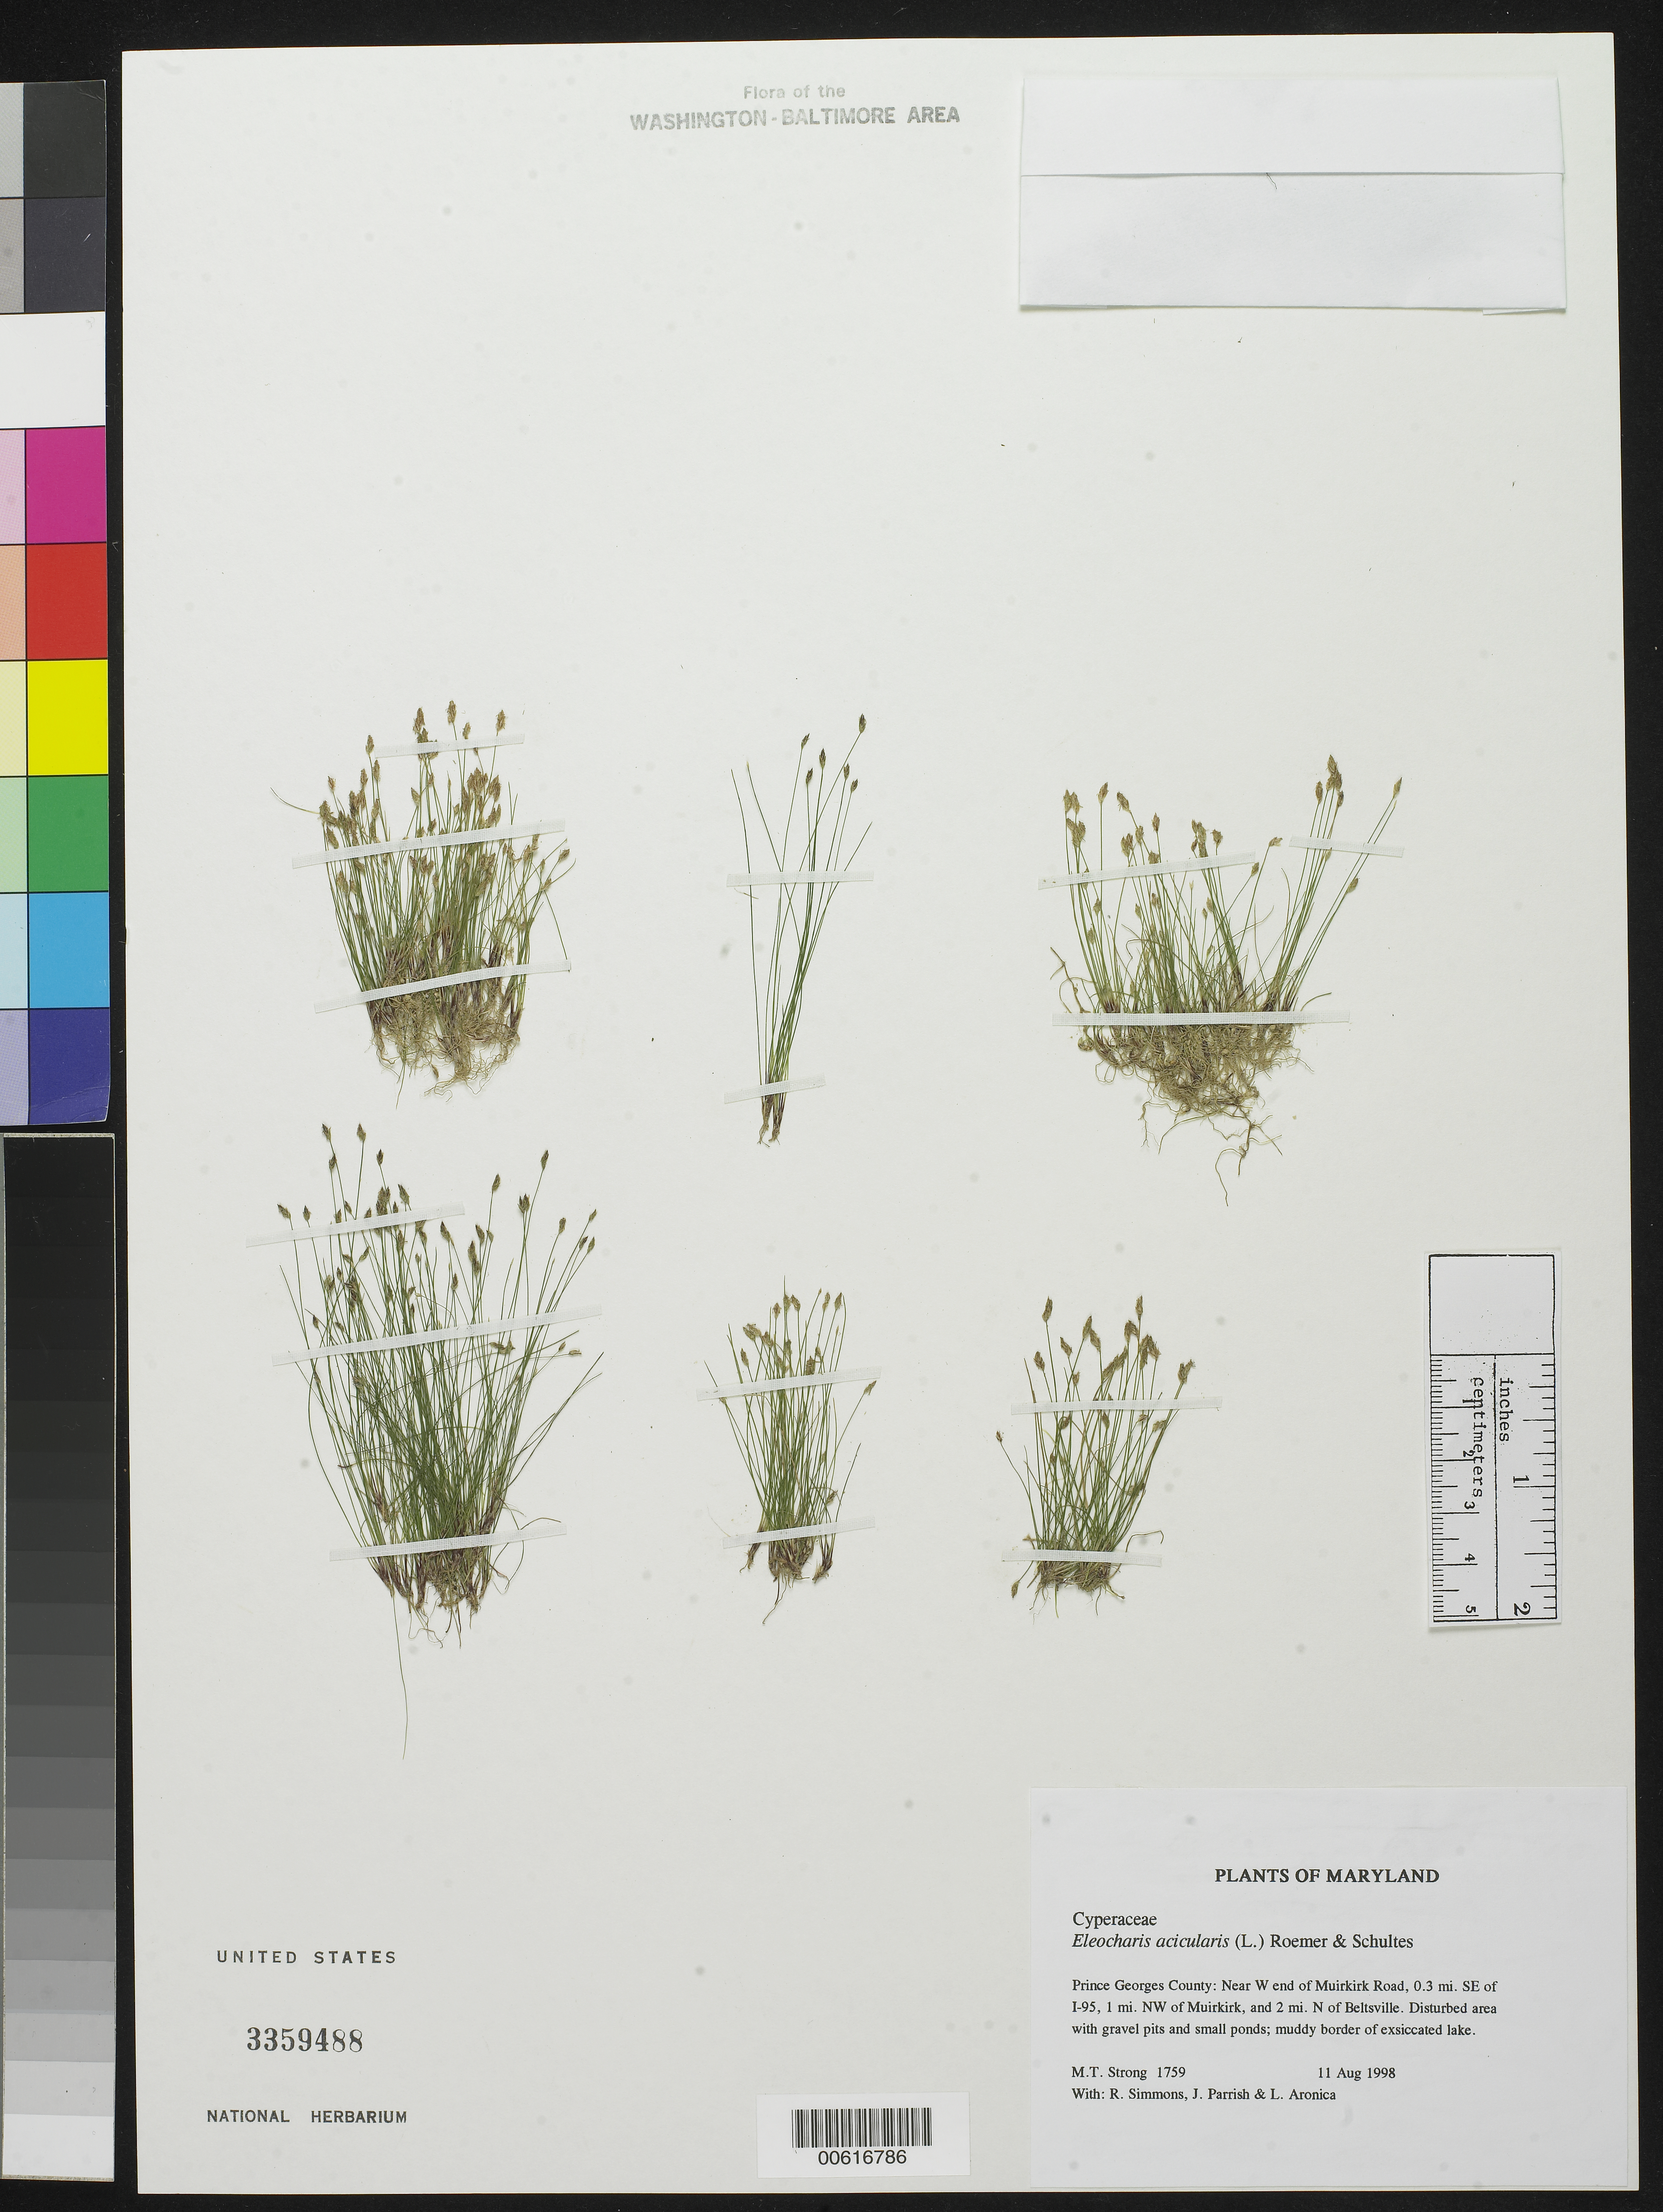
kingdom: Plantae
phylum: Tracheophyta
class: Liliopsida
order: Poales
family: Cyperaceae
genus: Eleocharis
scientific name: Eleocharis acicularis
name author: (L.) Roem. & Schult.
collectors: M. T. Strong, R. Simmons, J. Parrish & L. Aronica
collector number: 1759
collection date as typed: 11 Aug 1998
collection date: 1998-08-11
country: United States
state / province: Maryland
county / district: Prince George's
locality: Near W end of Muirkirk Road, 0.3 mi. SE of I-95, 1 mi. NW of Muirkirk, and 2 mi. N of Beltsville.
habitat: Disturbed area with gravel pits and small ponds; muddy border of exsiccated lake.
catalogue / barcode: US 3359488